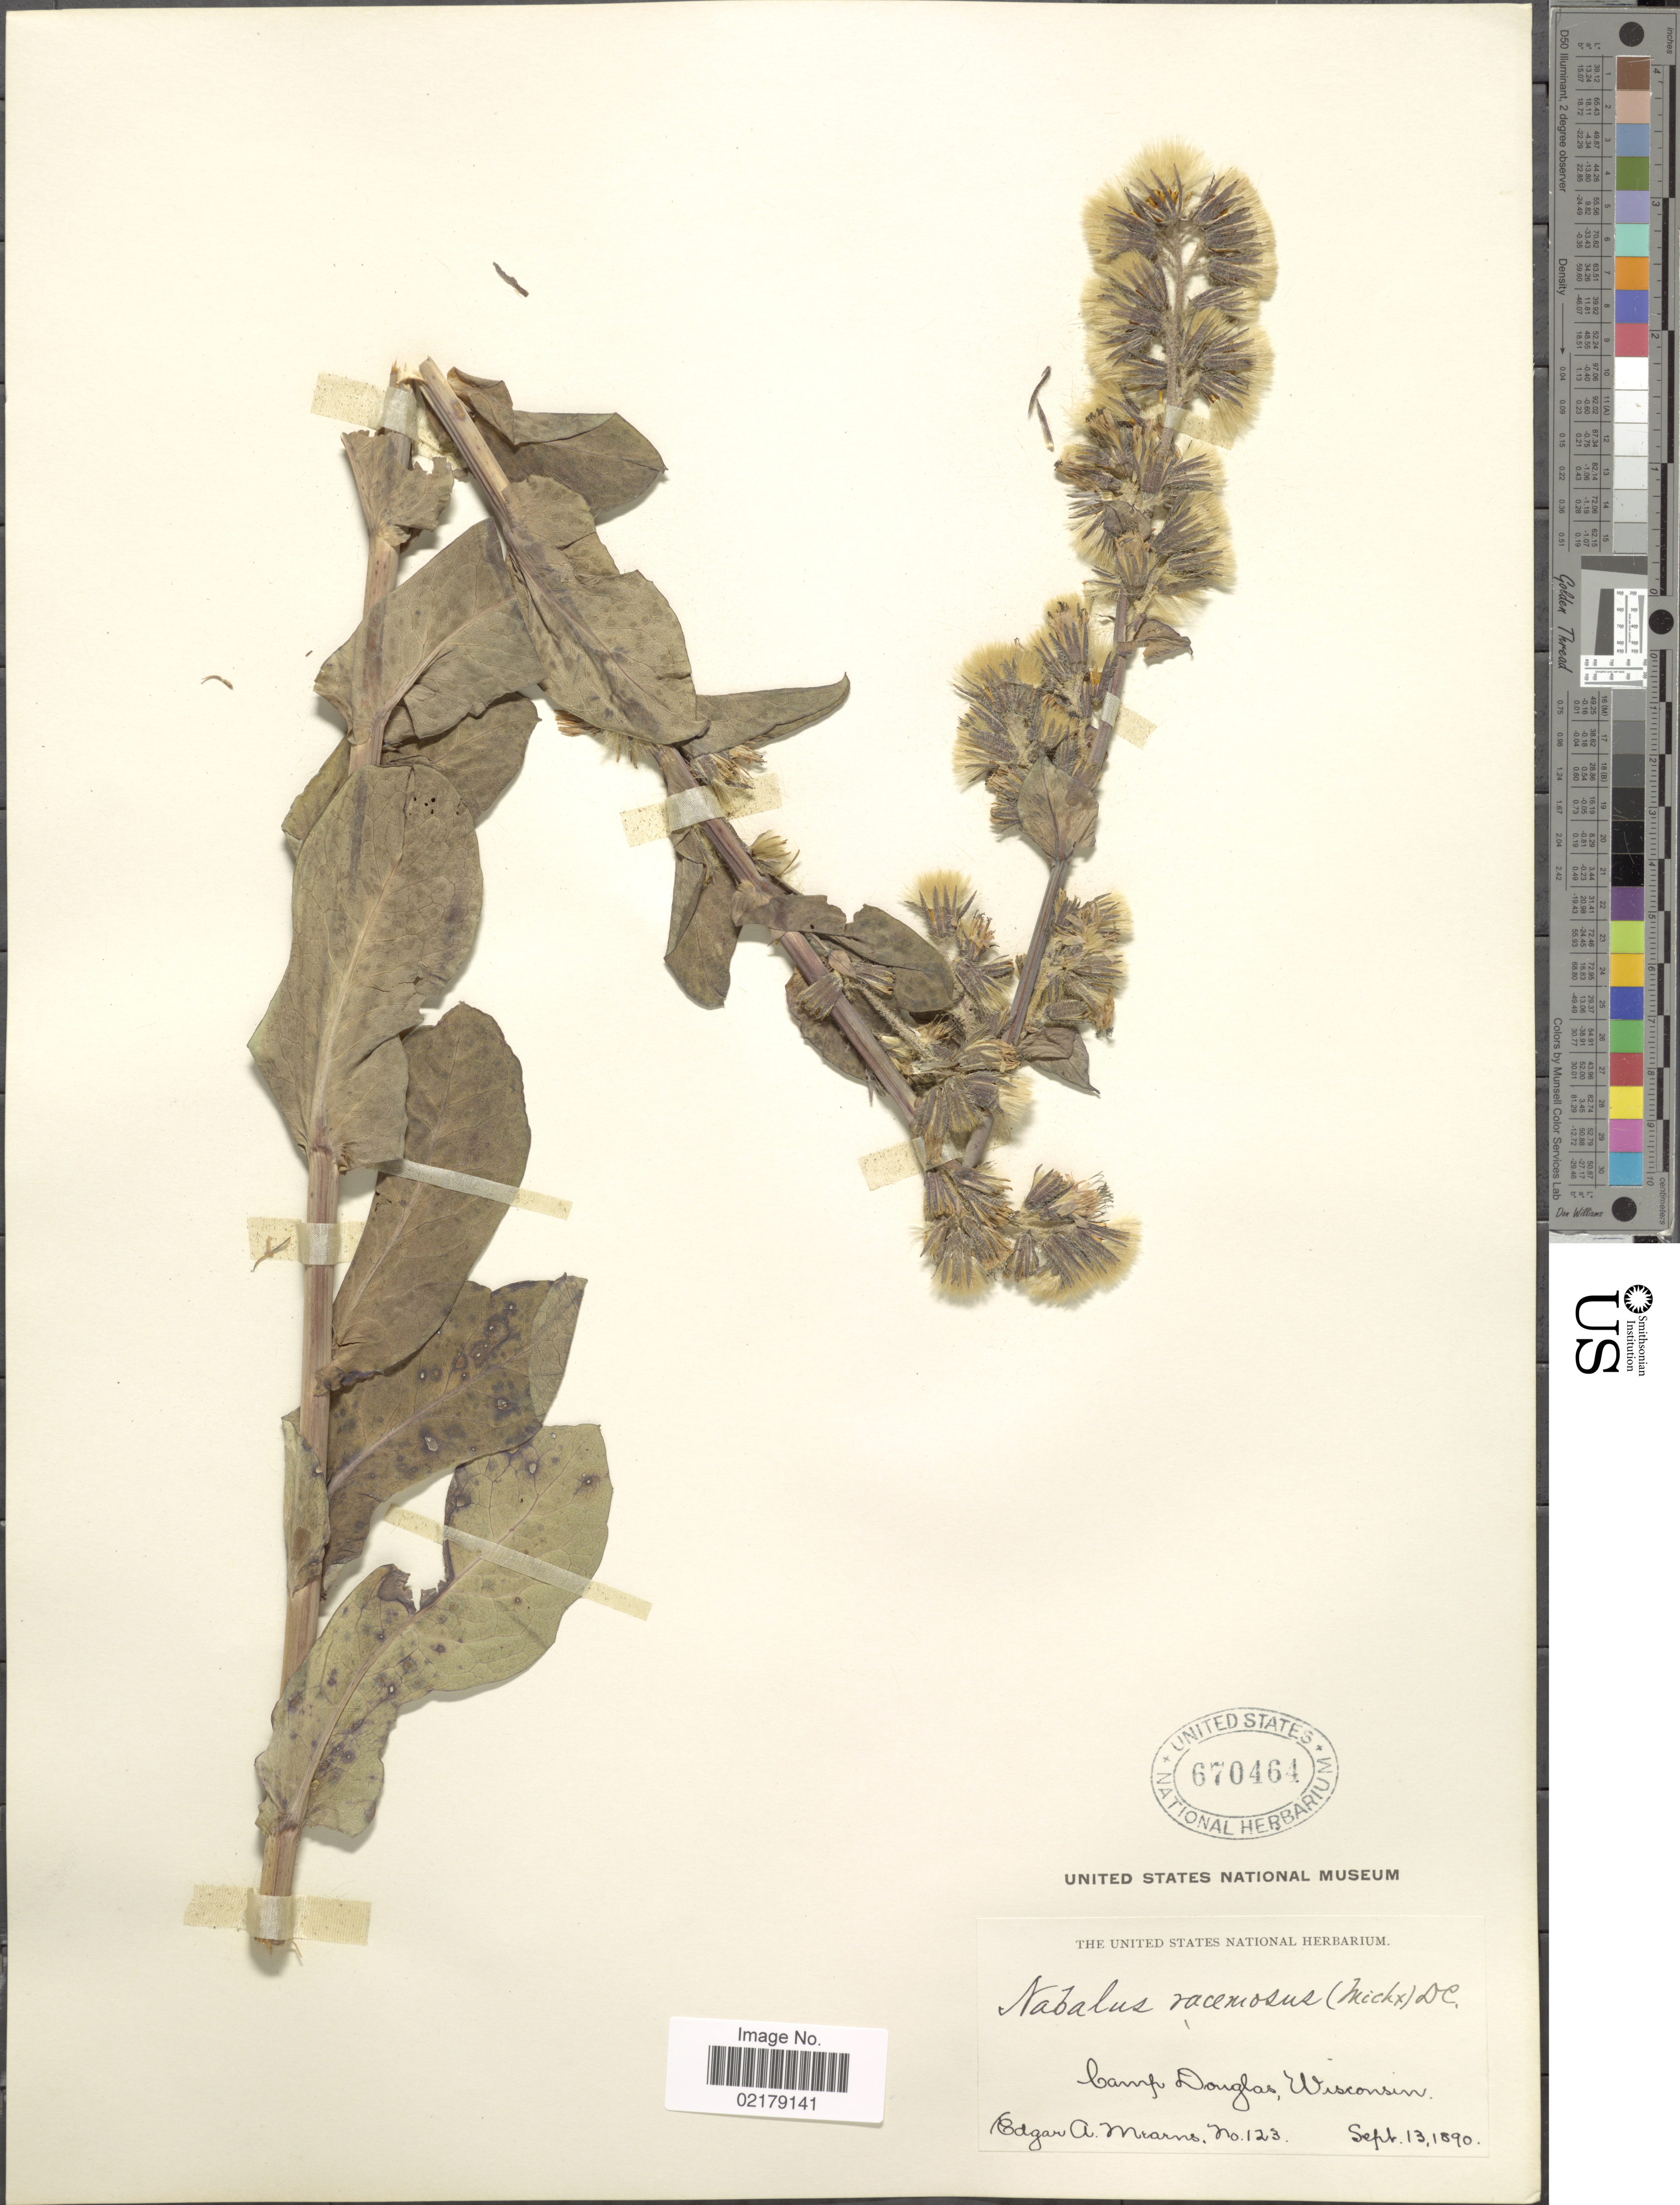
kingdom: Plantae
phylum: Tracheophyta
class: Magnoliopsida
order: Asterales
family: Asteraceae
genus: Nabalus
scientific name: Nabalus racemosus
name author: (Michx.) Hook.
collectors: E. A. Mearns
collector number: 123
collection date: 1890-09-13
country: United States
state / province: Wisconsin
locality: Camp Douglas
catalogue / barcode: US 670464